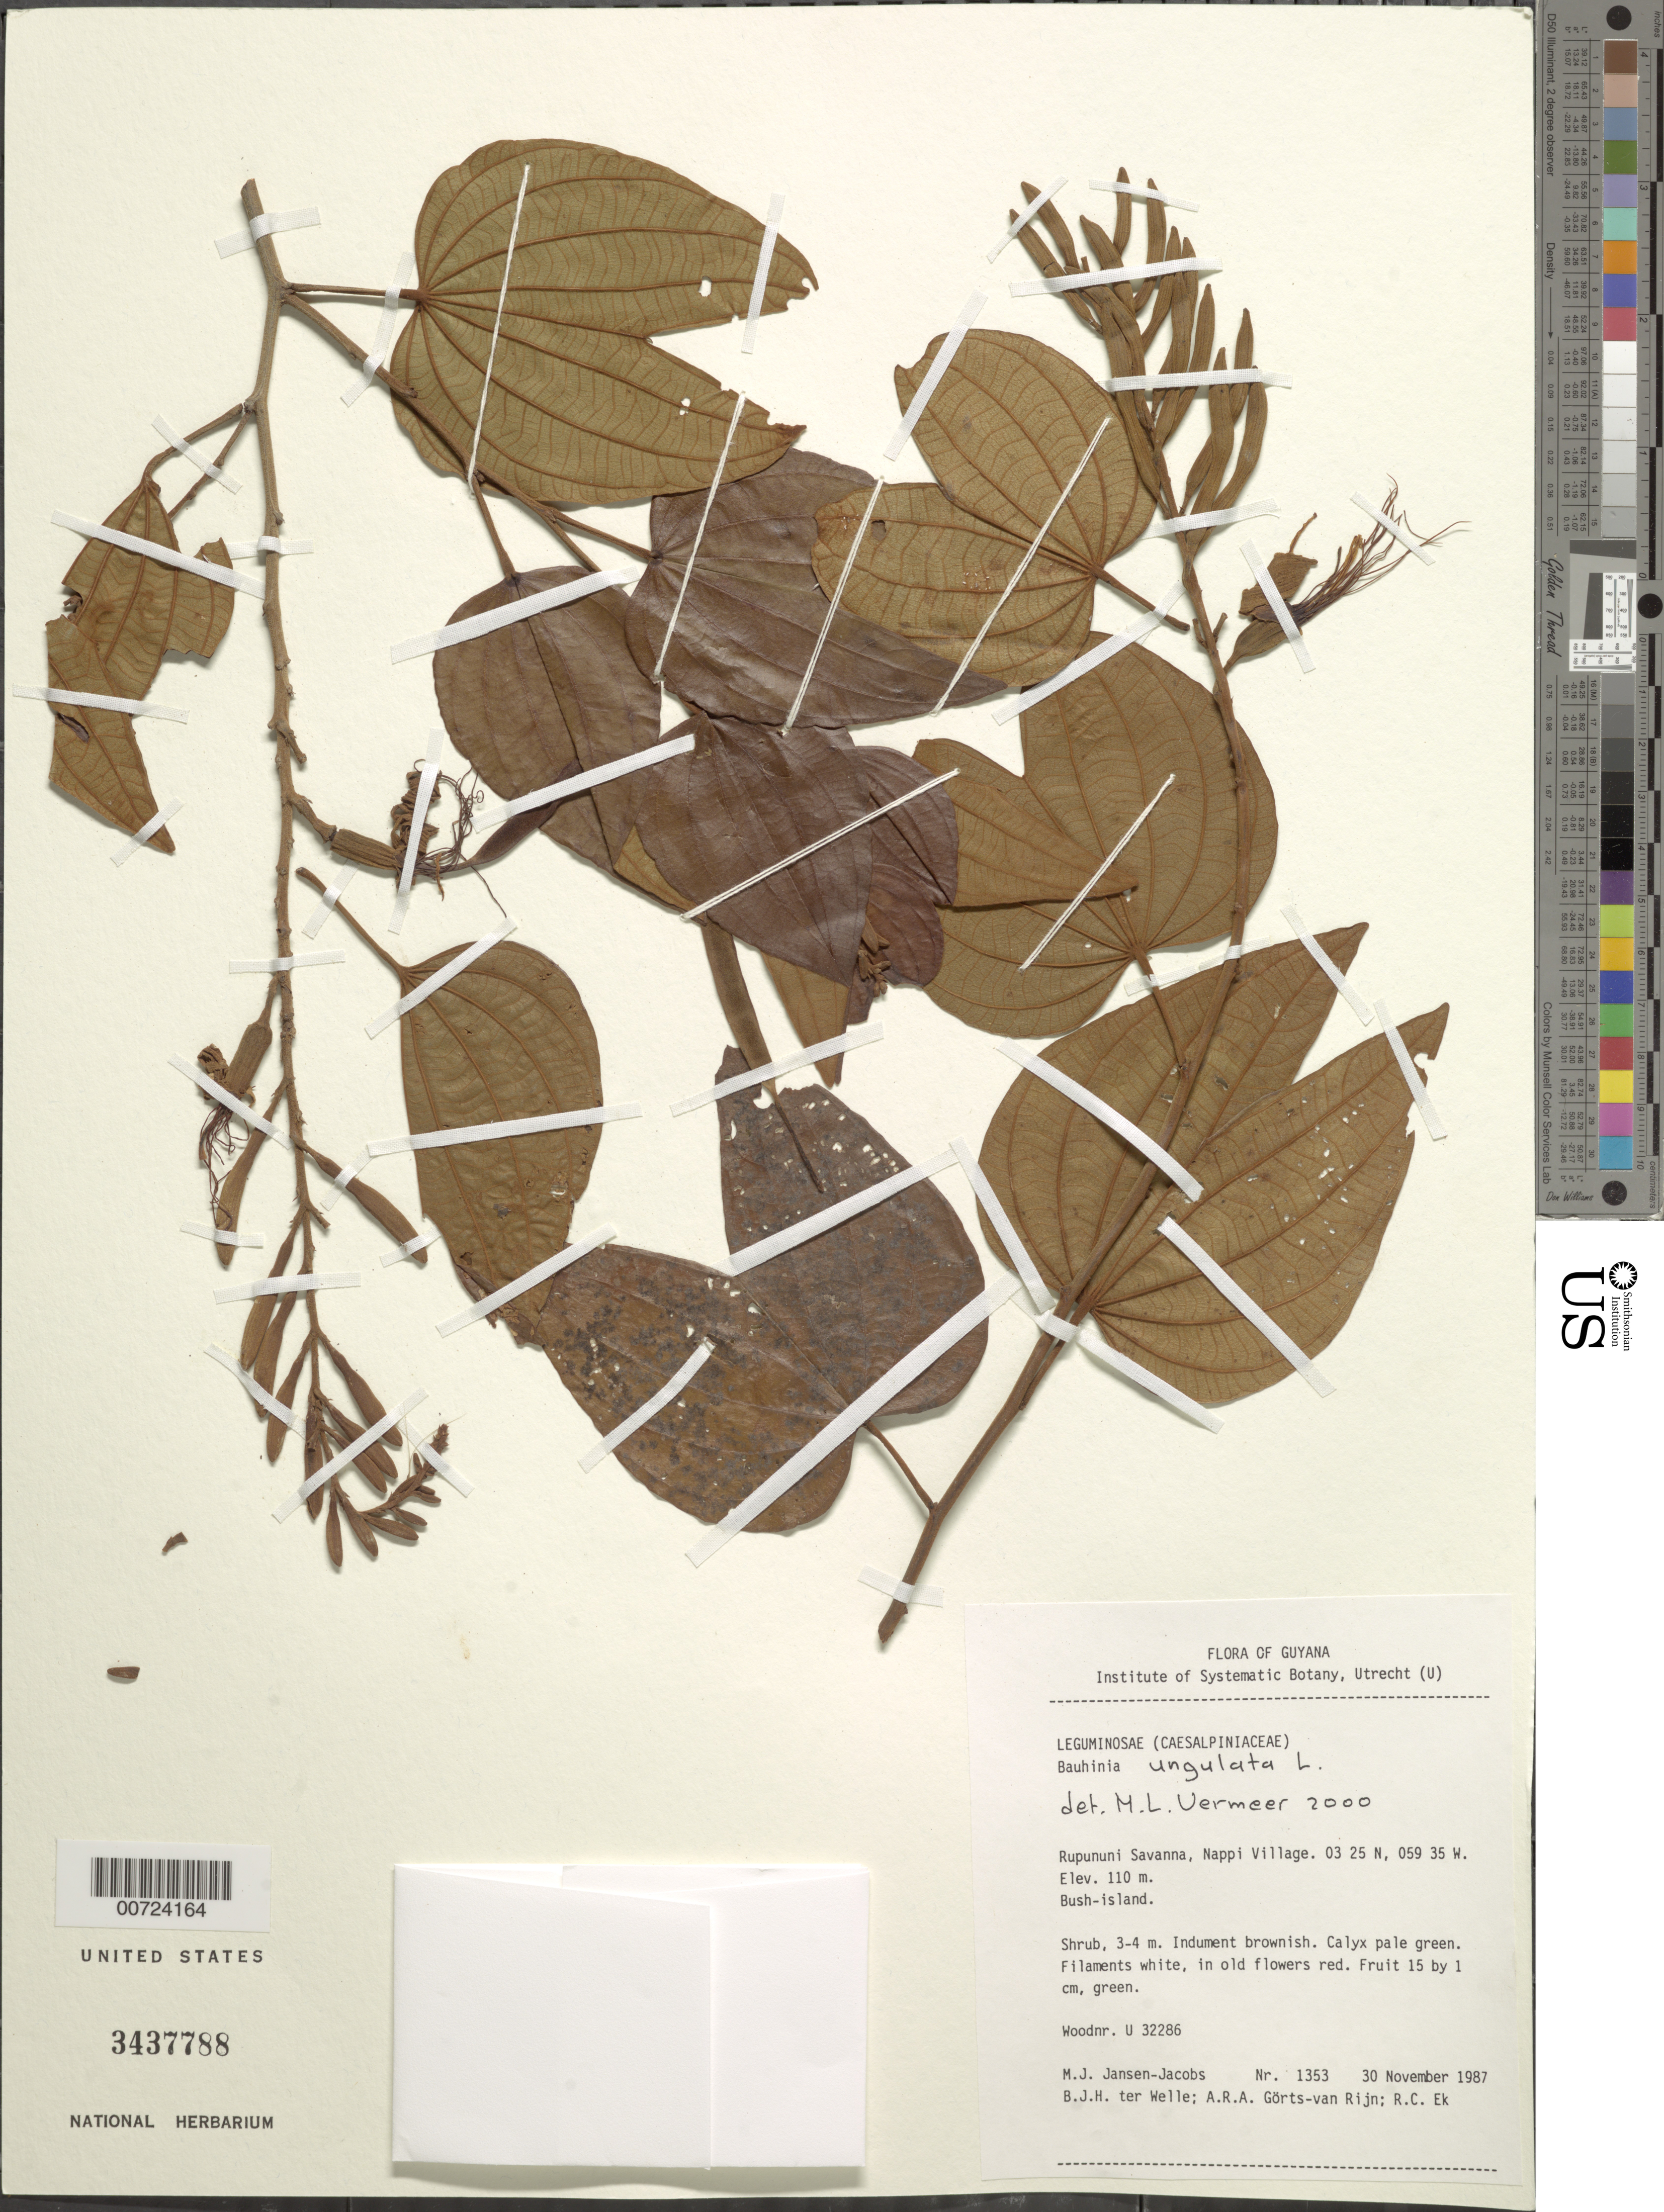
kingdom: Plantae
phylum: Tracheophyta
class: Magnoliopsida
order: Fabales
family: Fabaceae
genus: Bauhinia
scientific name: Bauhinia ungulata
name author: L.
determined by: Vermeer, M. L.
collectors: M. J. Jansen-Jacobs, B. Welle, A. .R. A. Görts-van Rijn & R. C. Ek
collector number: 1353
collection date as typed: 30-Nov-87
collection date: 1987-11-30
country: Guyana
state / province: U. Takutu-U. Essequibo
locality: Nappi Village, Rupununi Savanna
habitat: Bush-island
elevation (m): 110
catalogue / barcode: US 3437788